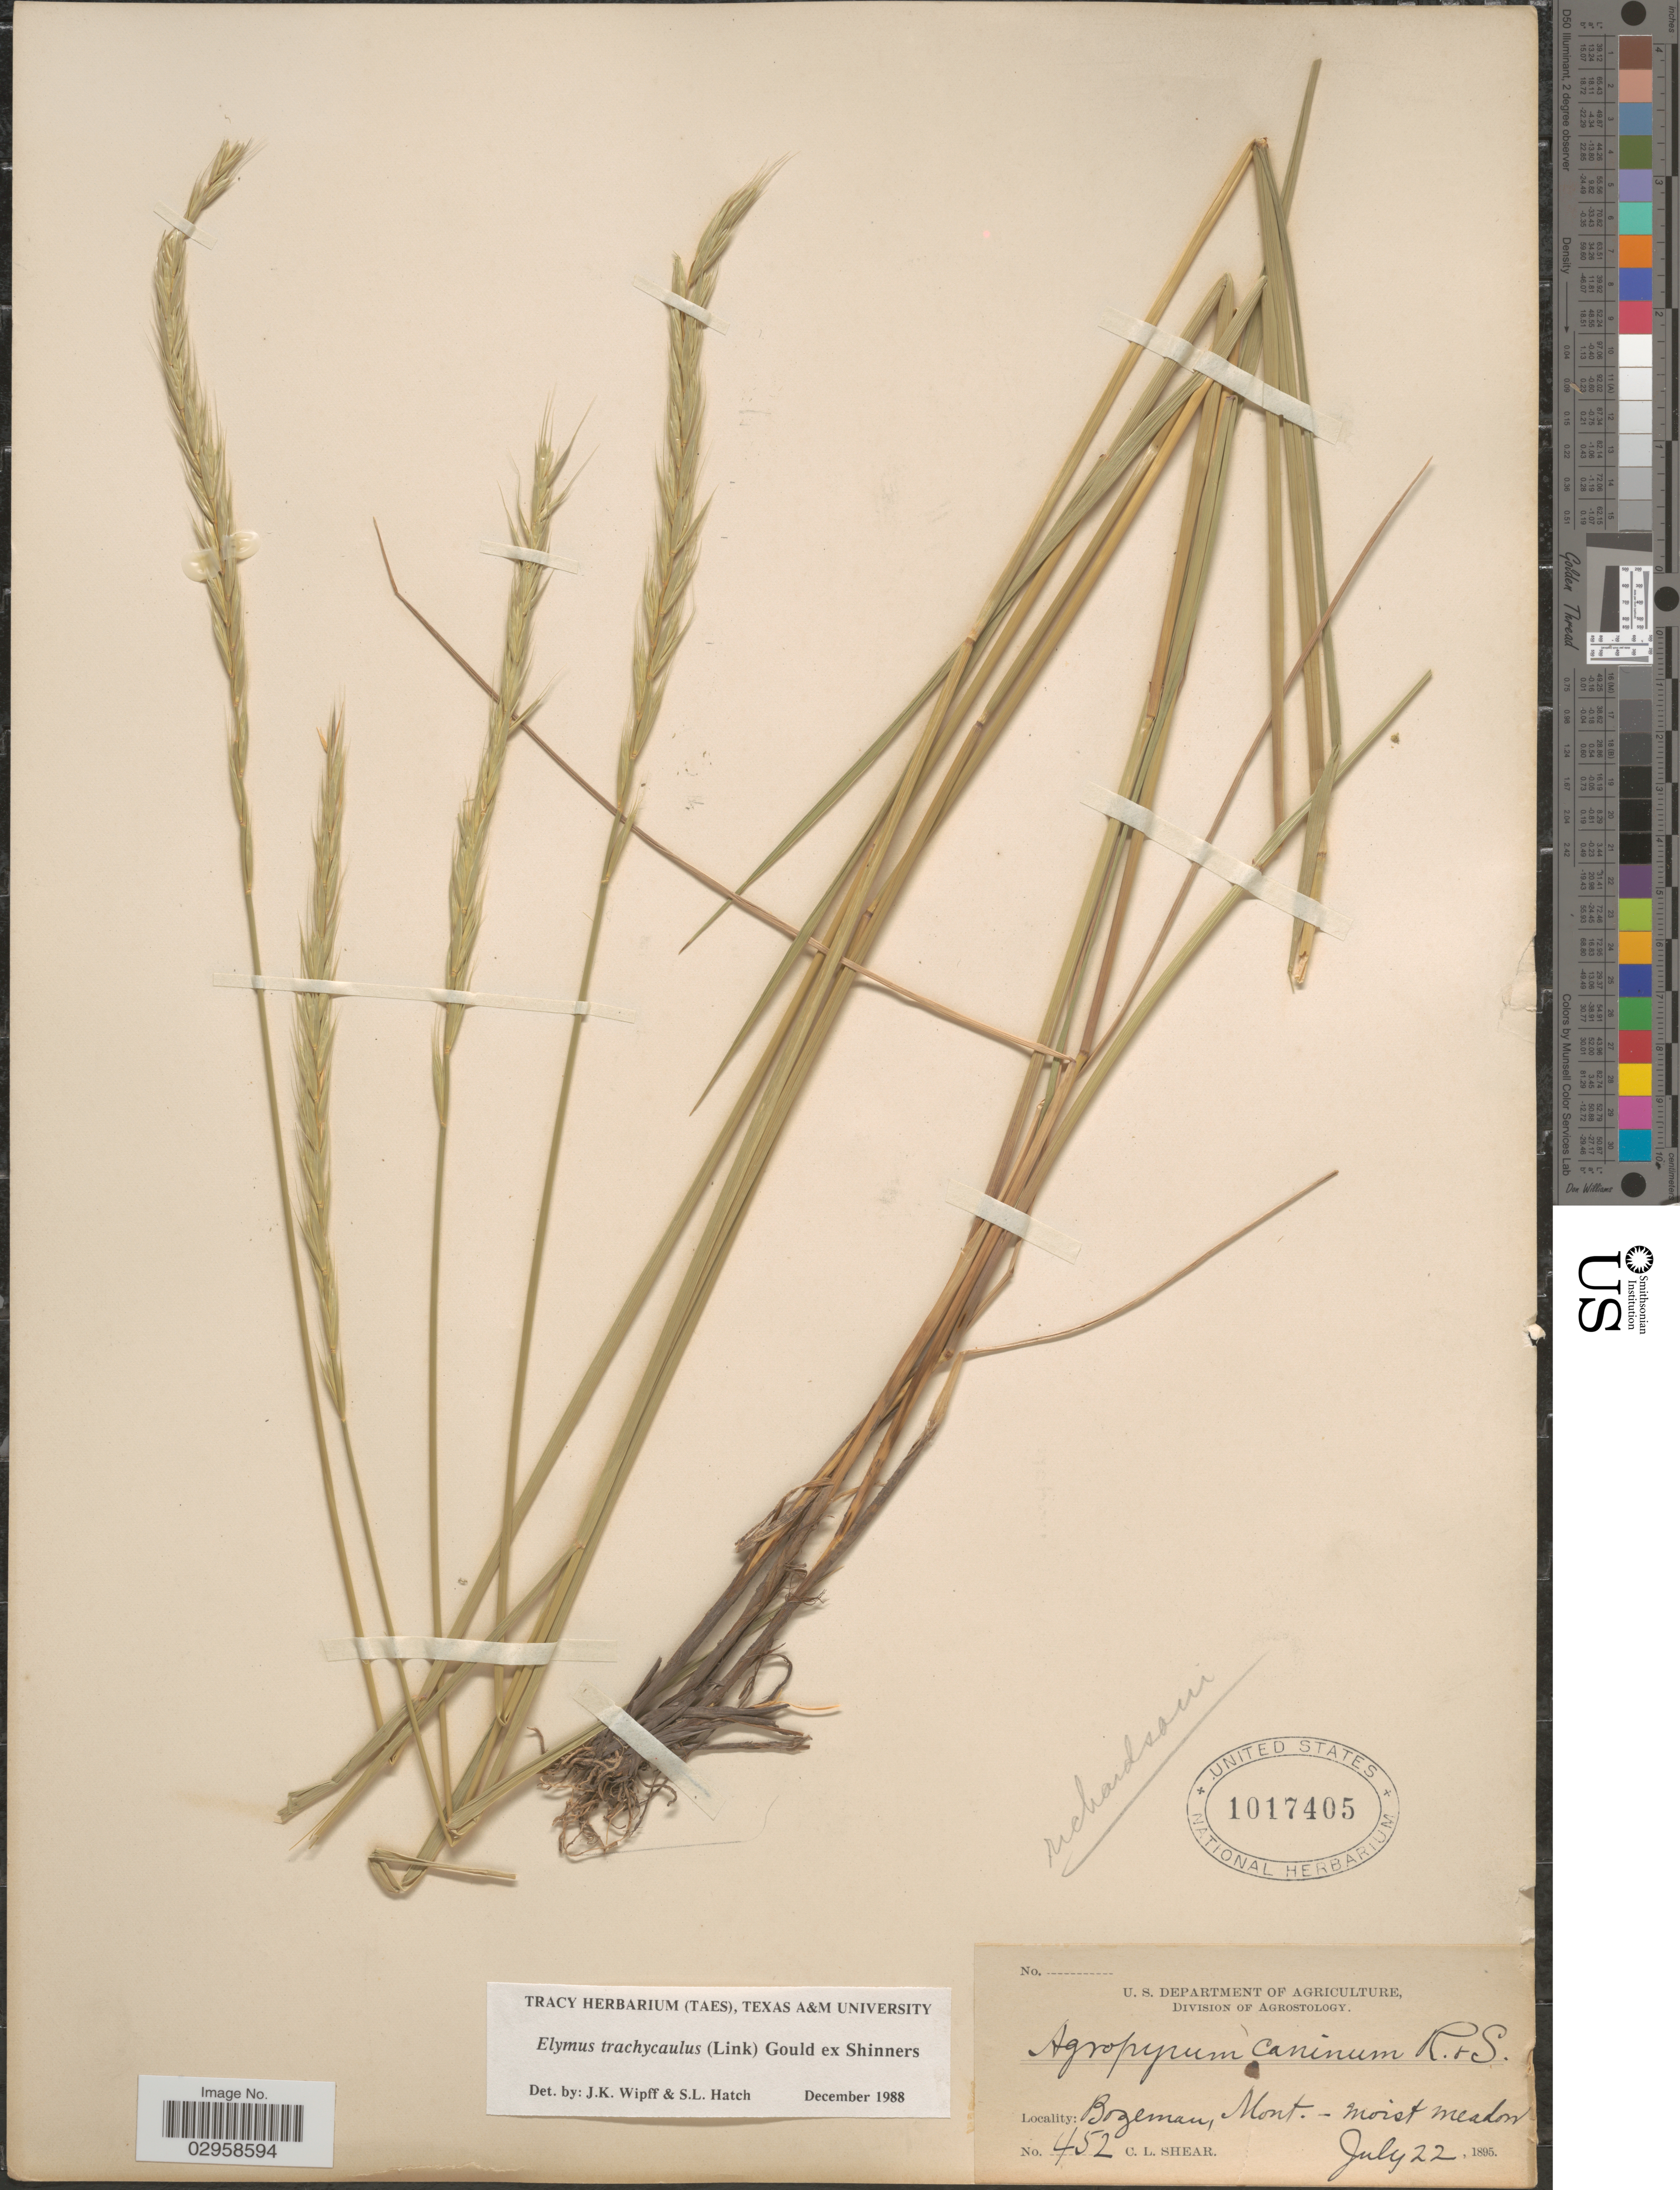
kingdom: Plantae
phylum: Tracheophyta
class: Liliopsida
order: Poales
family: Poaceae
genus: Elymus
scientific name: Elymus trachycaulus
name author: (Link) Gould ex Shinners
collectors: C. L. Shear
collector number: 452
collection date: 1895-07-22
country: United States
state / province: Montana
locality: Bozeman.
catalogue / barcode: US 1017405